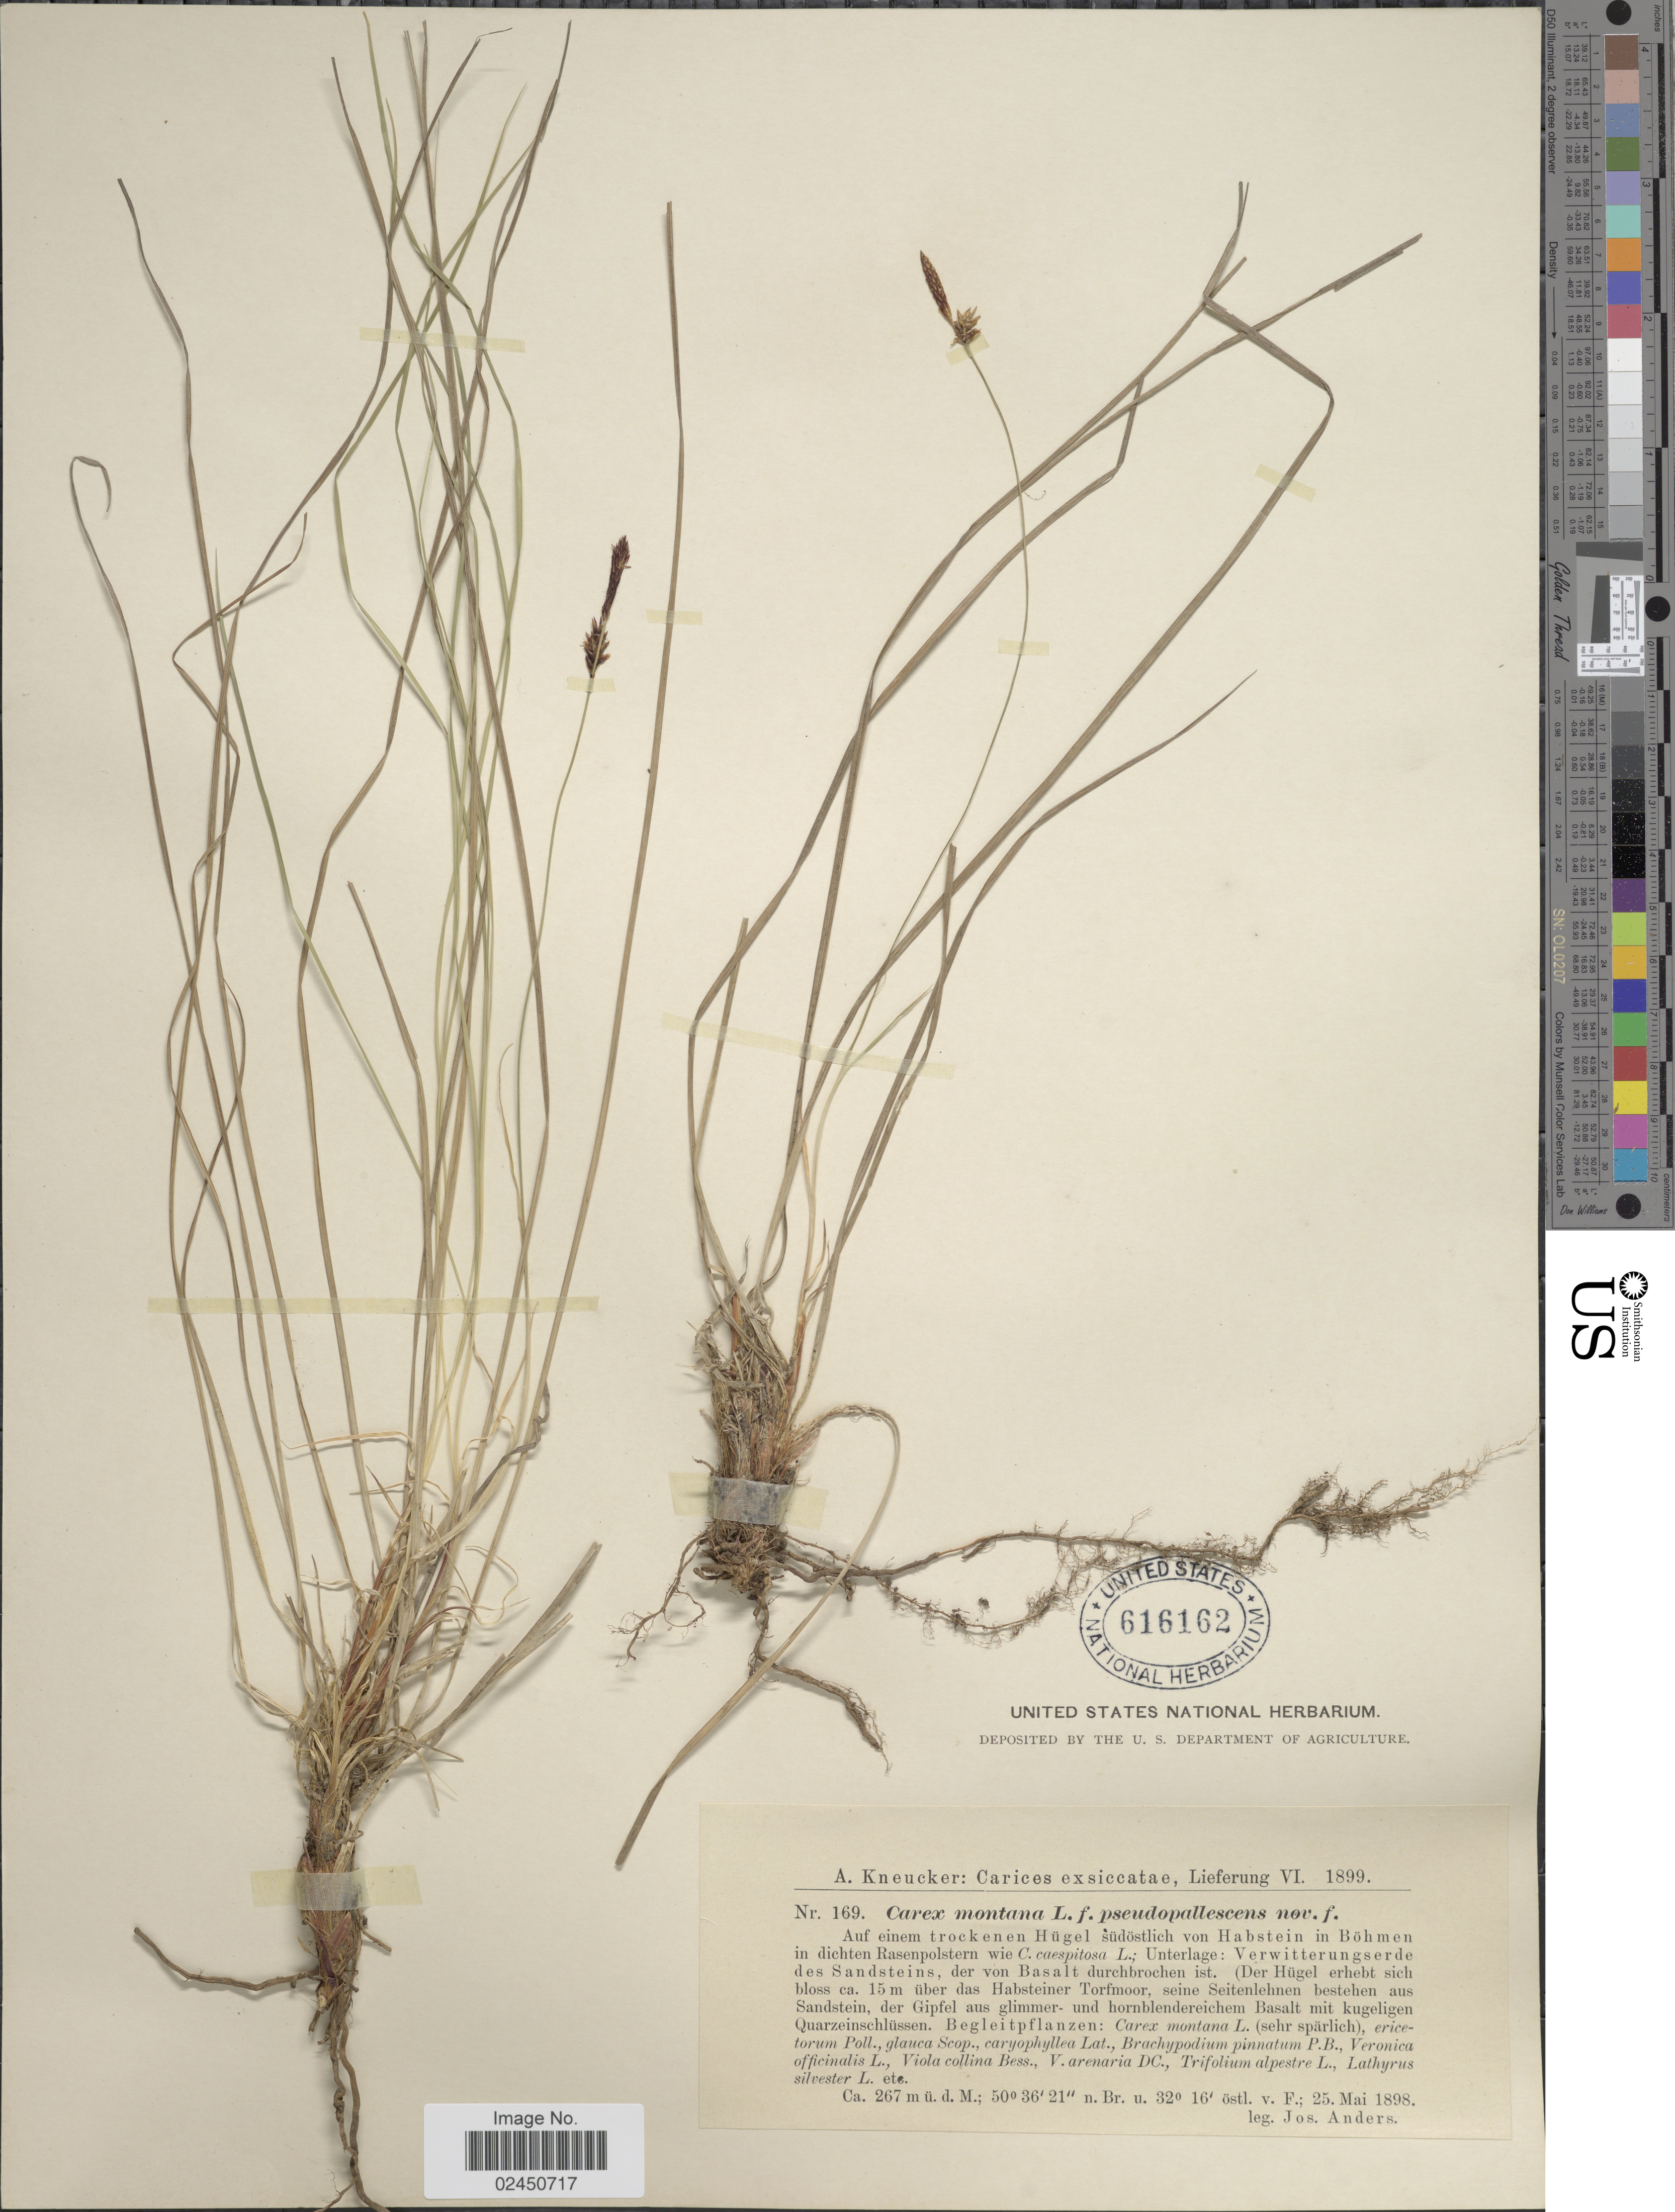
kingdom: Plantae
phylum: Tracheophyta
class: Liliopsida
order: Poales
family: Cyperaceae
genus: Carex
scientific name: Carex montana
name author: L.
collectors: J. Anders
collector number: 169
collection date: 1898-05-25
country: Czechia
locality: Hugel sudostlich von Habstein in Bohmen in dichten rasenpolstern, Verwitterungserde des Sandsteins, der von Basalt durchbrochen ist. (Der Hugel erhebt sich bloss 15 m uber das Habsteiner Torfmoor, sine Seitenlehnen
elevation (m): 267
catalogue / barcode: US 616162